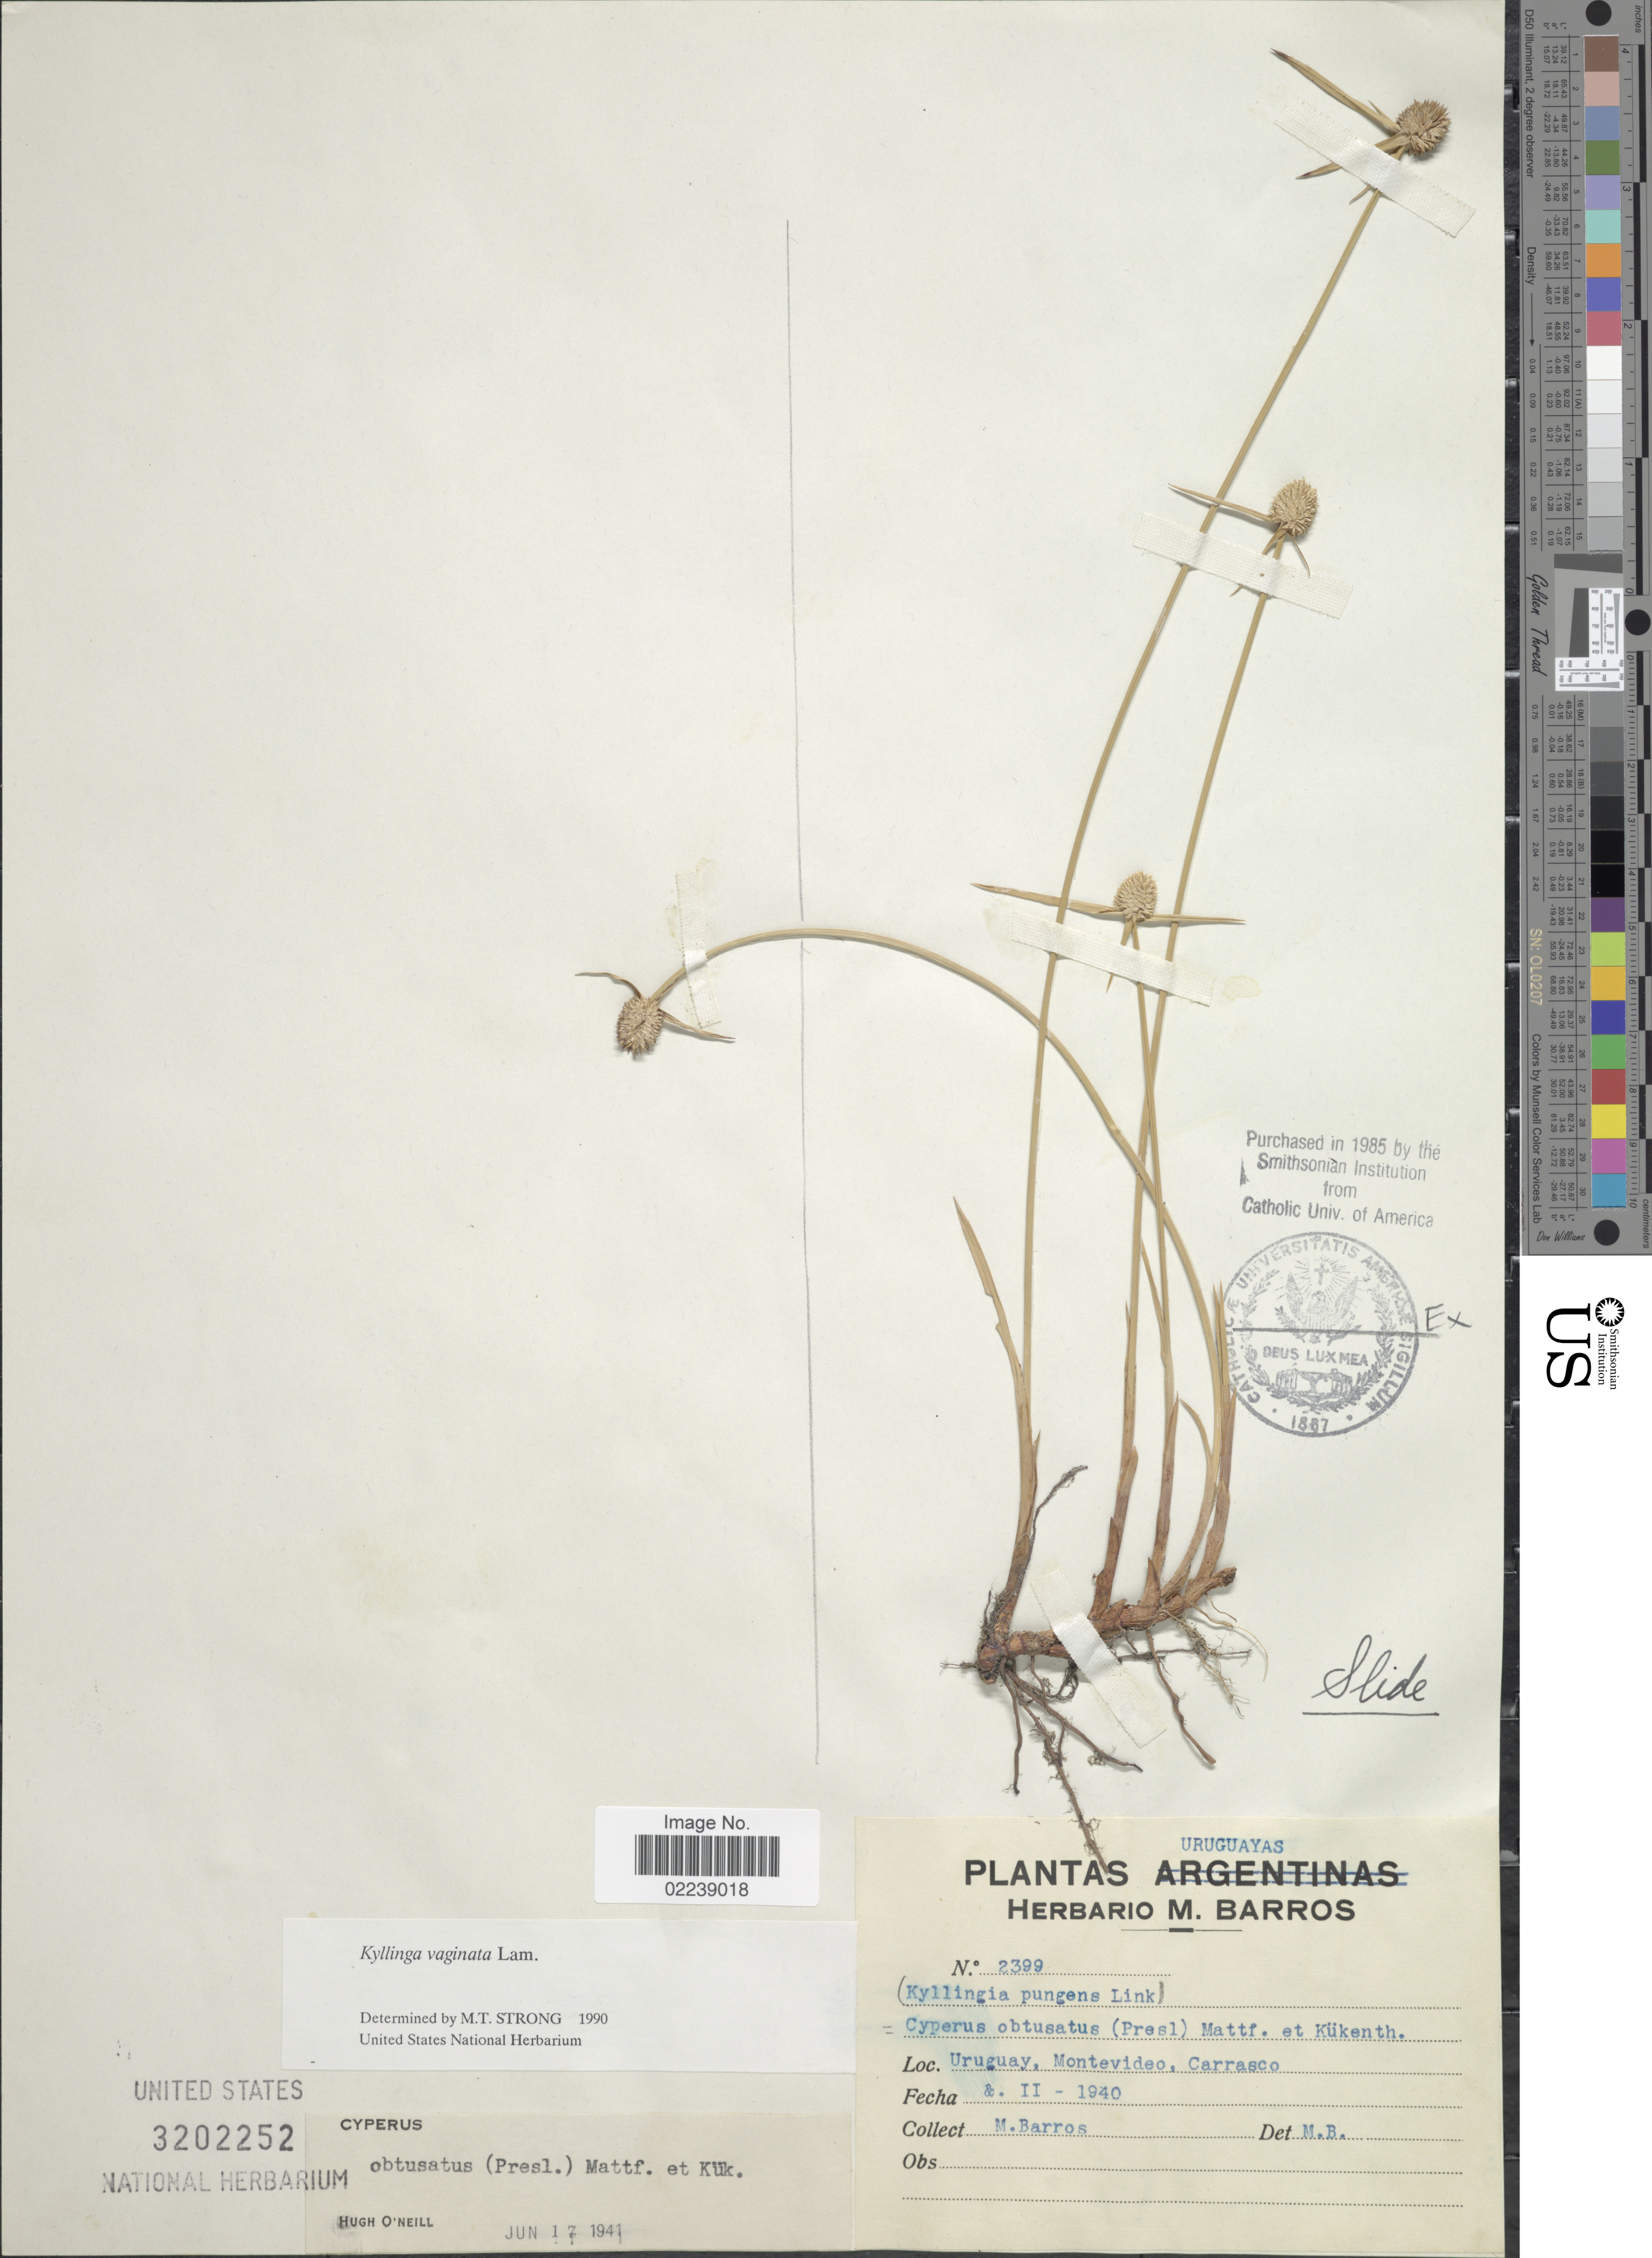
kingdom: Plantae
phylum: Tracheophyta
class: Liliopsida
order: Poales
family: Cyperaceae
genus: Cyperus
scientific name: Cyperus obtusatus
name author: (J. Presl & C. Presl) Mattf. & Kük.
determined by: O'Neill, Hugh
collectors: M. Barros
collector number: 2399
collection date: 1940-02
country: Uruguay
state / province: Montevideo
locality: Carrasco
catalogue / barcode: US 3202252